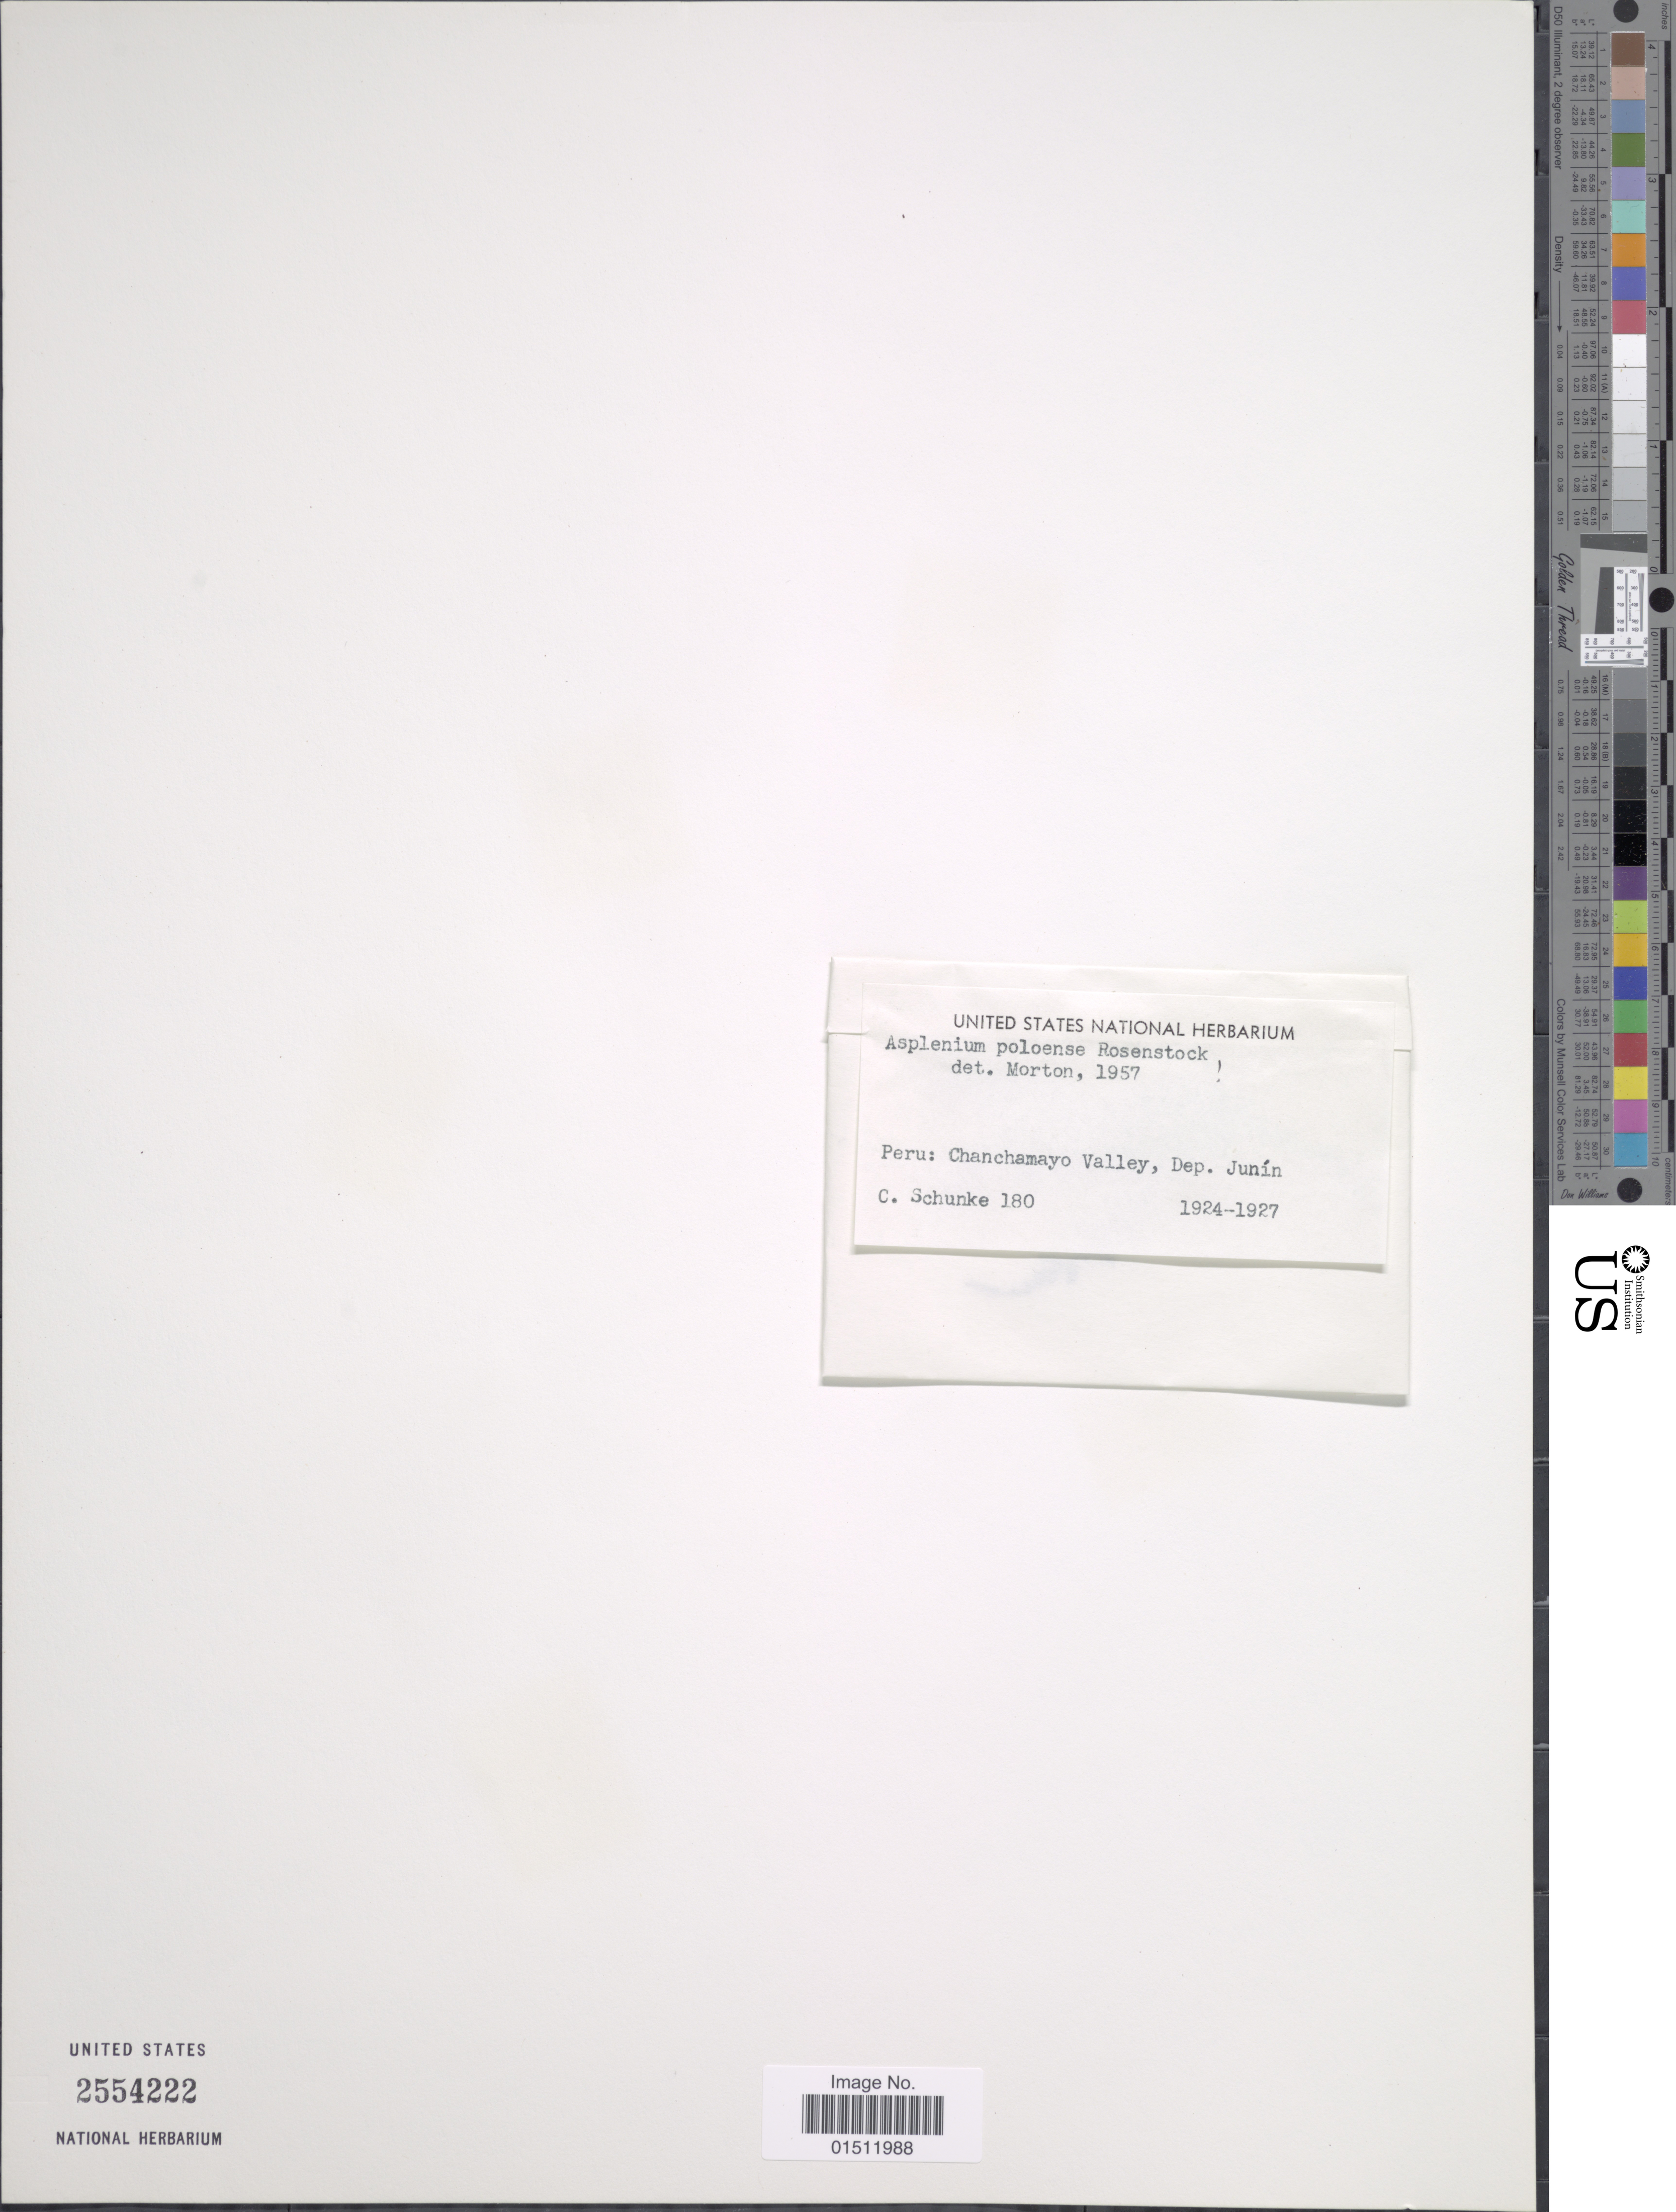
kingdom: Plantae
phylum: Tracheophyta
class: Polypodiopsida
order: Polypodiales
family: Aspleniaceae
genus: Asplenium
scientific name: Asplenium poloense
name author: Rosenst.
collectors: C. Schunke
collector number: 180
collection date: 1924/1927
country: Peru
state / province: Junín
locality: Chanchamayo Valley, Dep. Junin.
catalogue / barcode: US 2554222